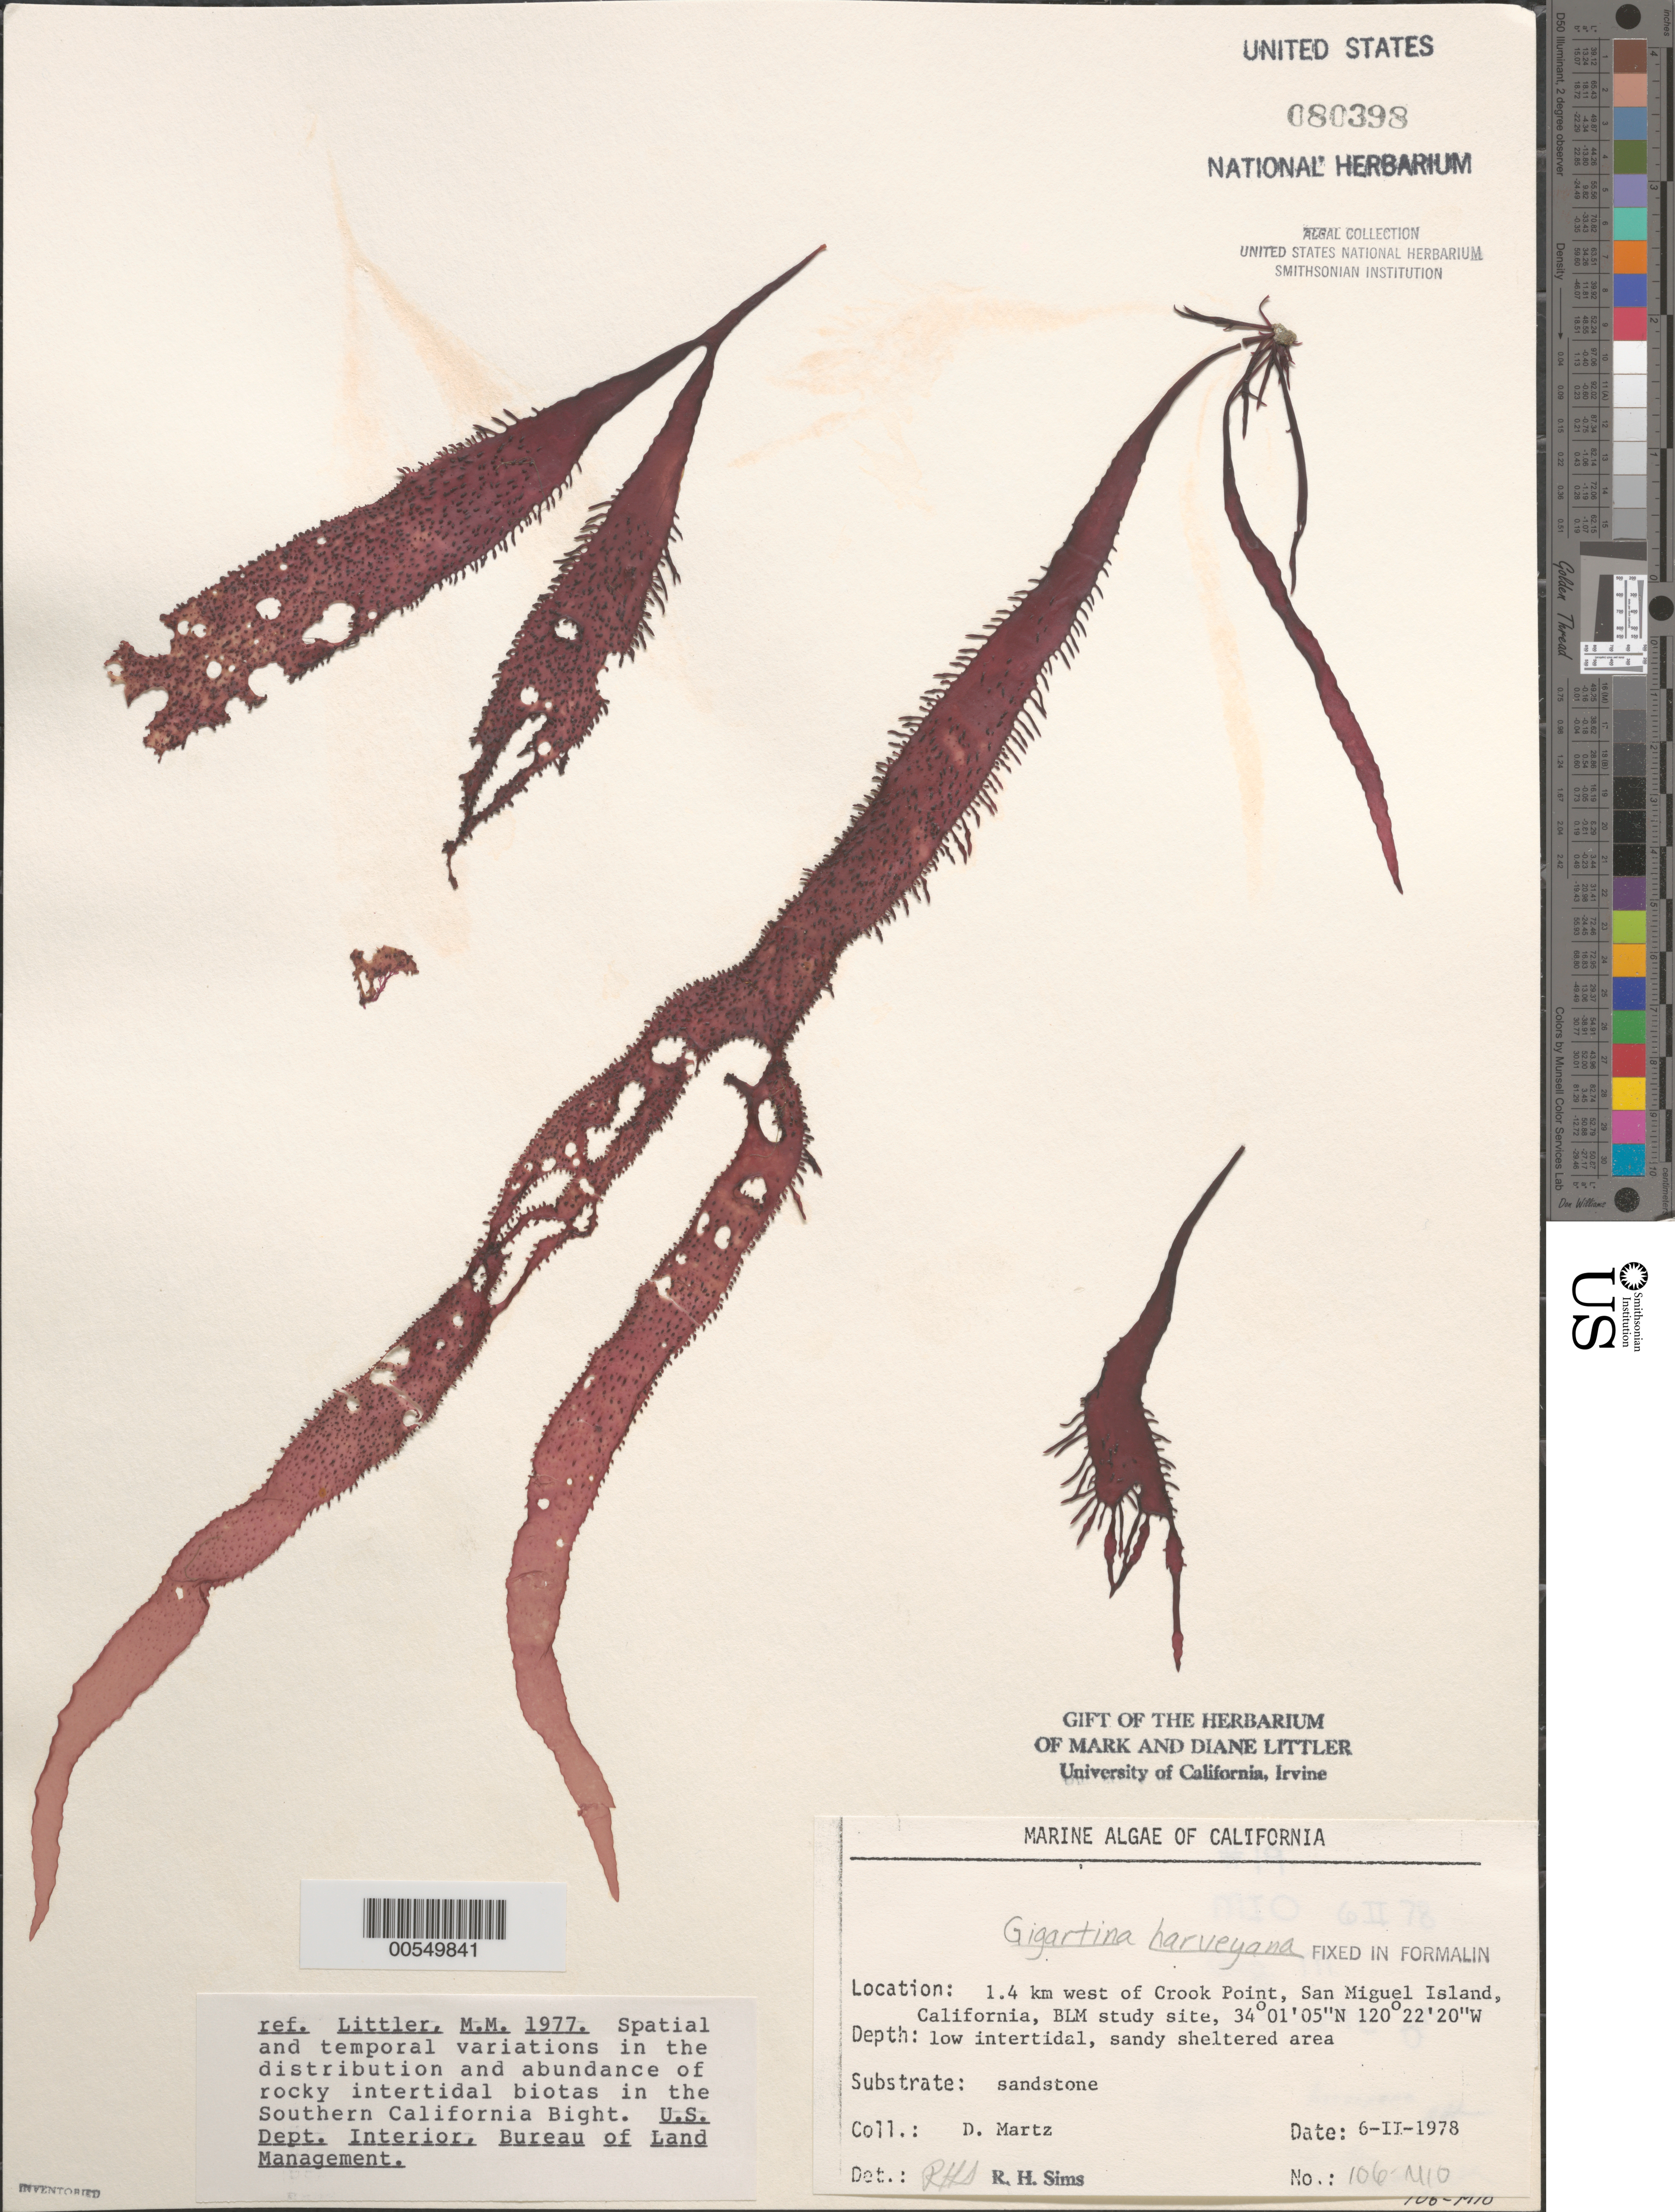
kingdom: Plantae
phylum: Rhodophyta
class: Florideophyceae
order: Gigartinales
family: Gigartinaceae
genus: Chondracanthus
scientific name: Chondracanthus harveyanus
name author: (Kütz.) Guiry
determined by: Algae name updating Project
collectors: D. Martz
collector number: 106-mio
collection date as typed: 06 Feb 1978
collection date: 1978-02-06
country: United States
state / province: California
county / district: Santa Barbara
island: San Miguel Island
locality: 1.4 km north of Crook Point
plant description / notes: BLM-SOCALBIGHT Rocky Intertidal Survey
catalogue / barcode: US 80398